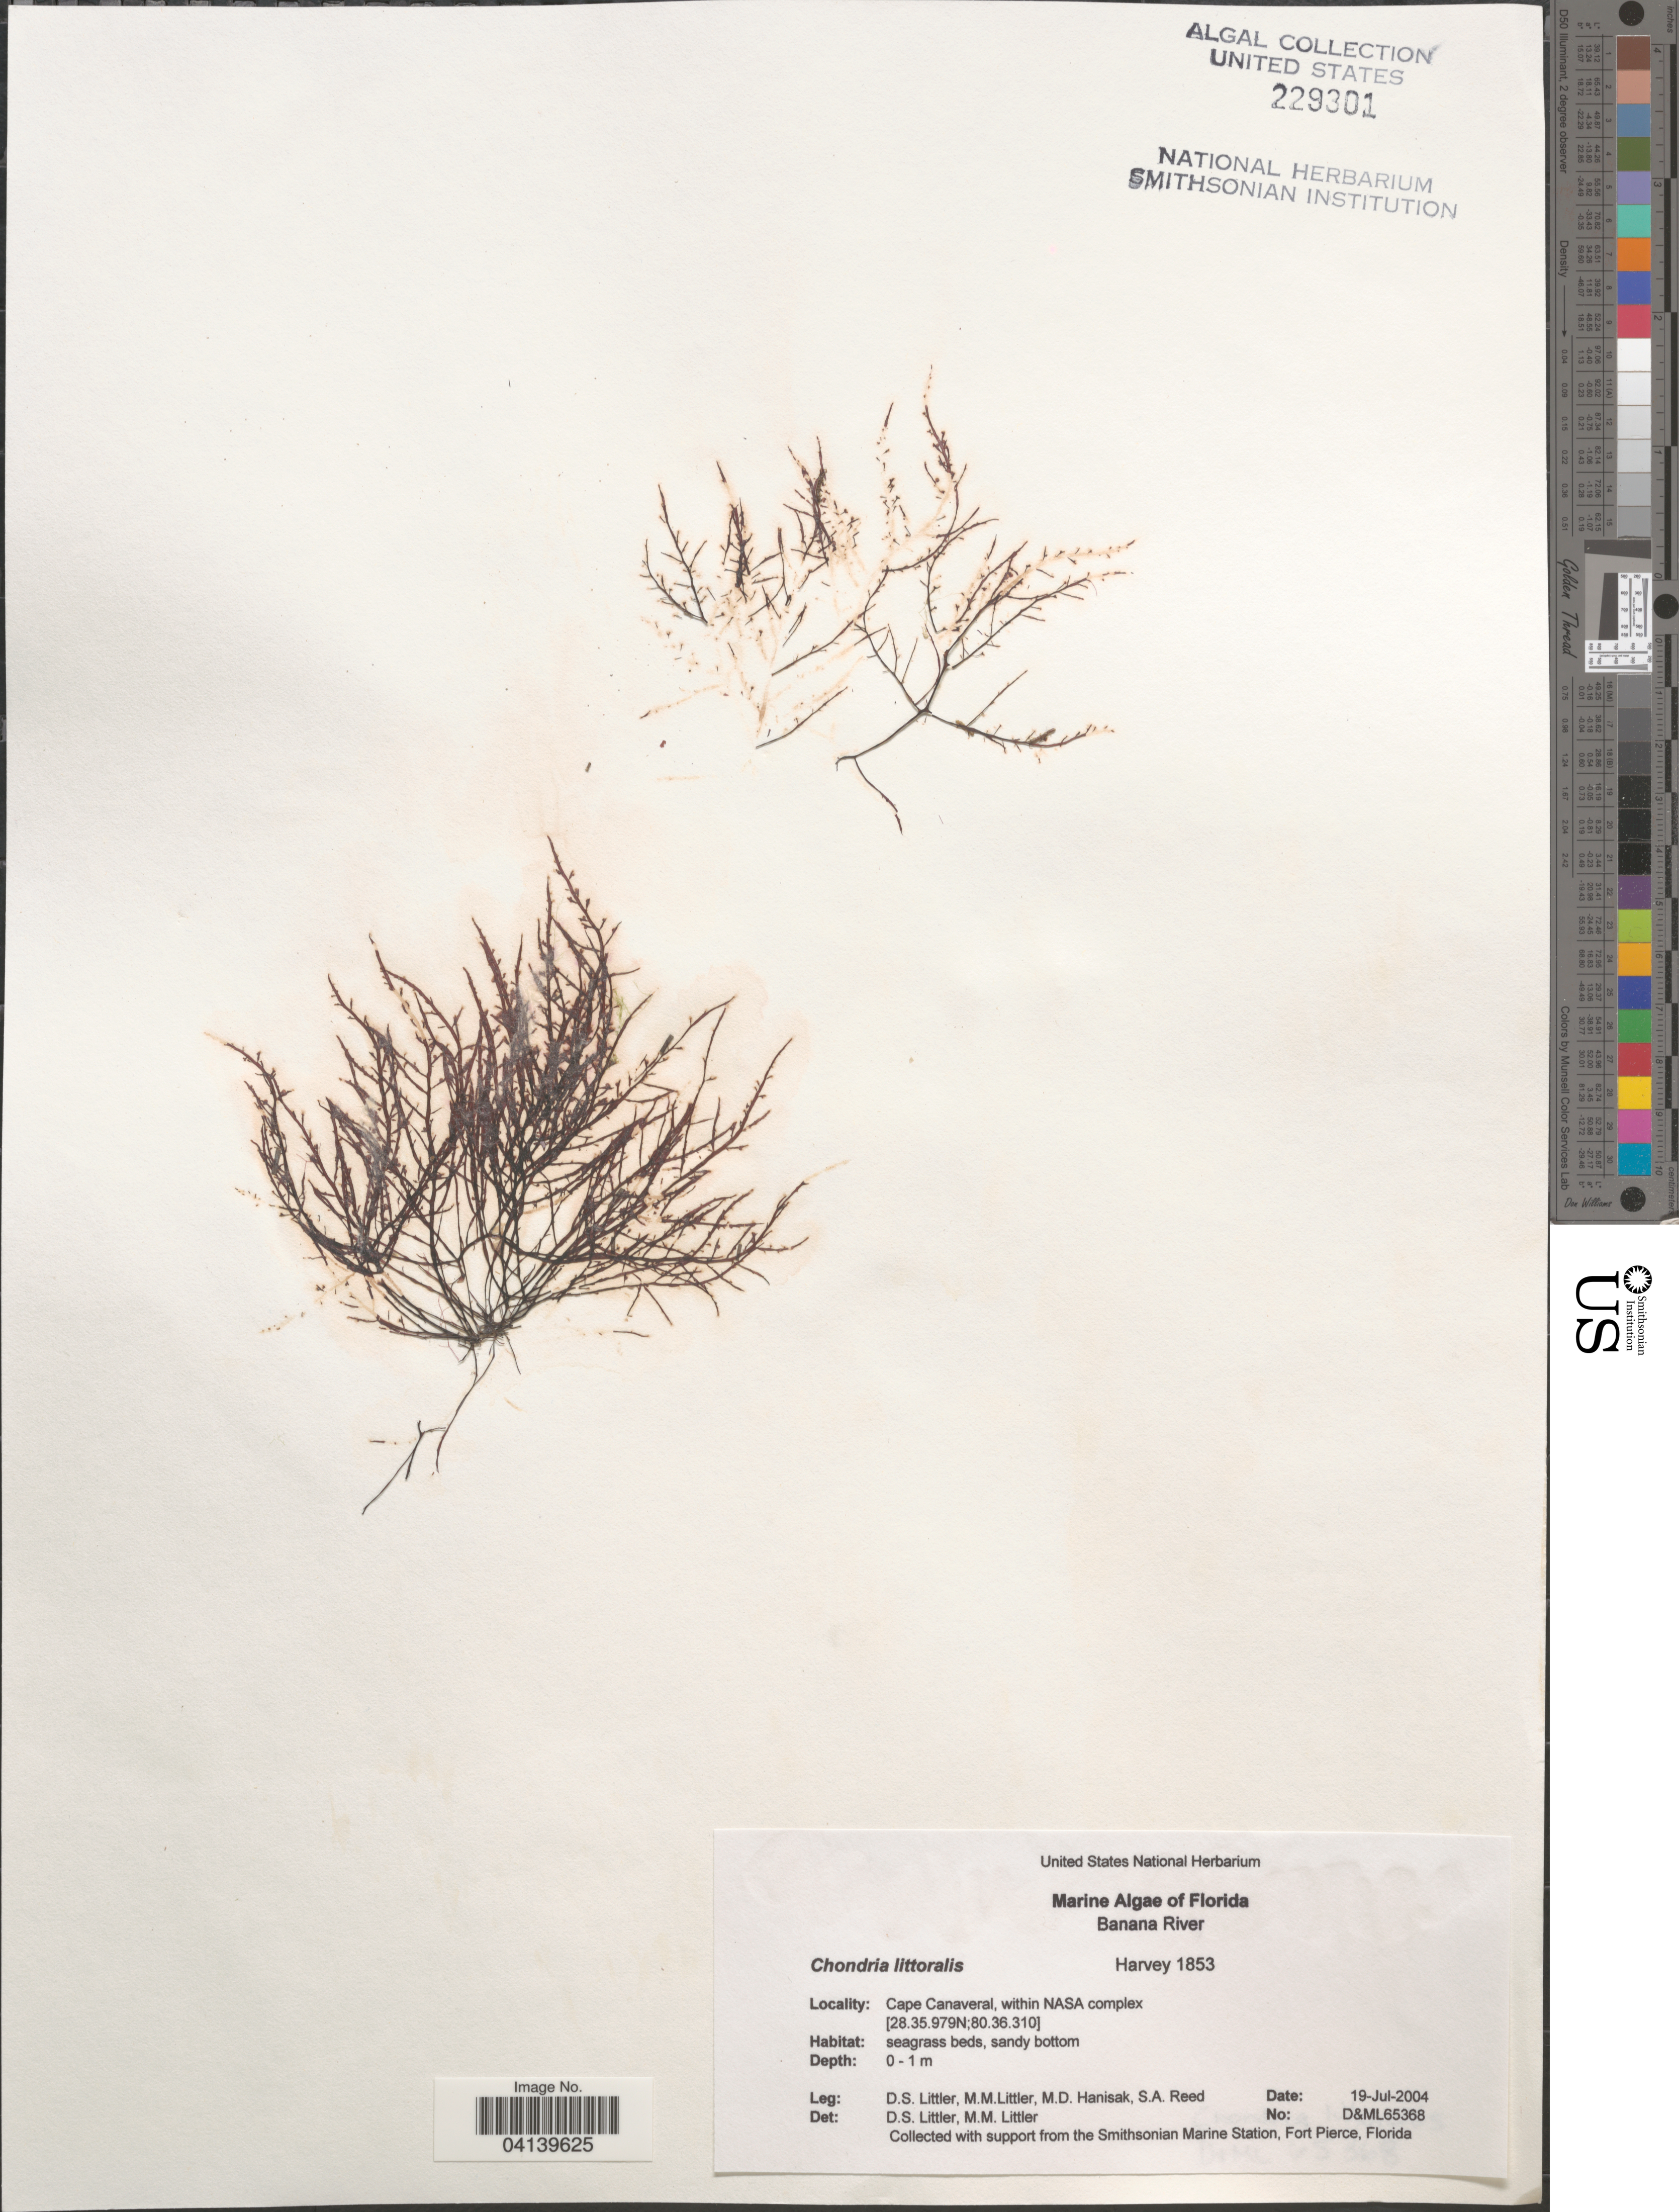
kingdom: Plantae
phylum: Rhodophyta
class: Florideophyceae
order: Ceramiales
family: Rhodomelaceae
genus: Chondria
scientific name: Chondria littoralis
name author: Harv.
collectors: D. S. Littler, M. Hanisak & S. Reed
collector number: D&ML65368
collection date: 2004-07-19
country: United States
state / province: Florida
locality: Banana River. Cape Canaveral, within NASA complex.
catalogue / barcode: US 229301